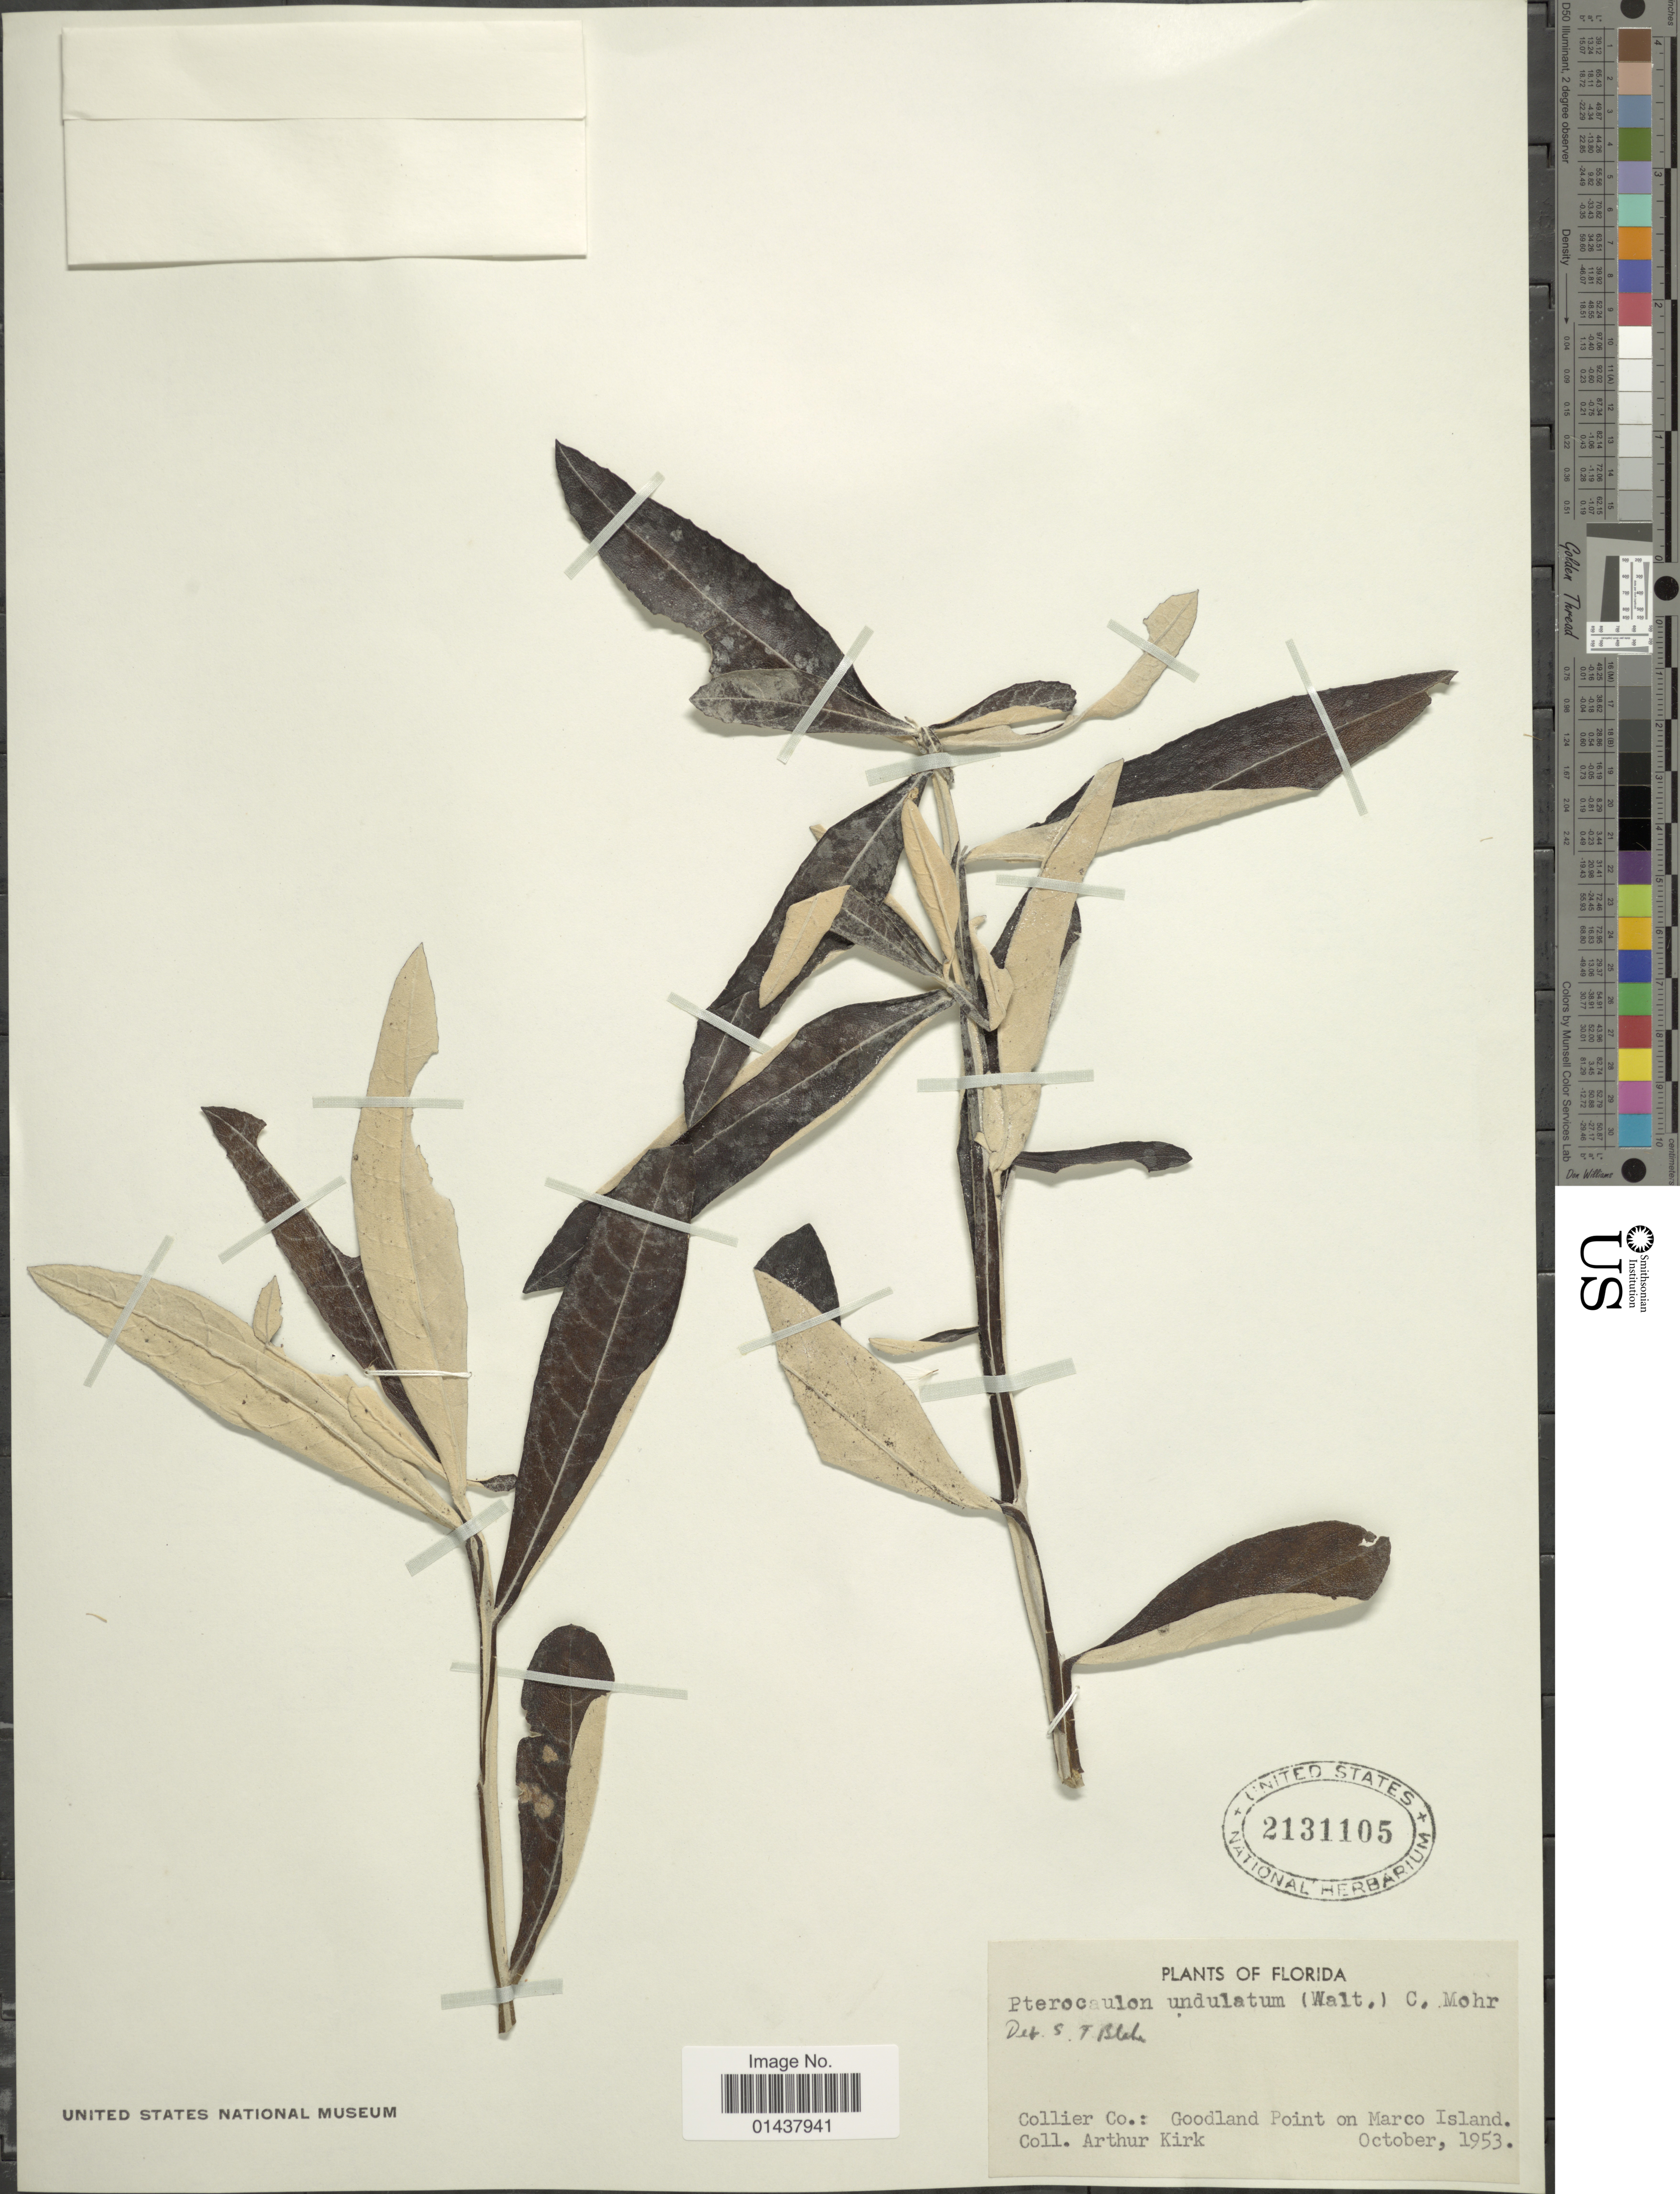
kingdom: Plantae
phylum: Tracheophyta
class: Magnoliopsida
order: Asterales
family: Asteraceae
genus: Pterocaulon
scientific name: Pterocaulon undulatum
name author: C. Mohr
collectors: A. Kirk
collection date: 1953-10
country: United States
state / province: Florida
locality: Collier Co.: Goodland Point on Marco Island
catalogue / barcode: US 2131105